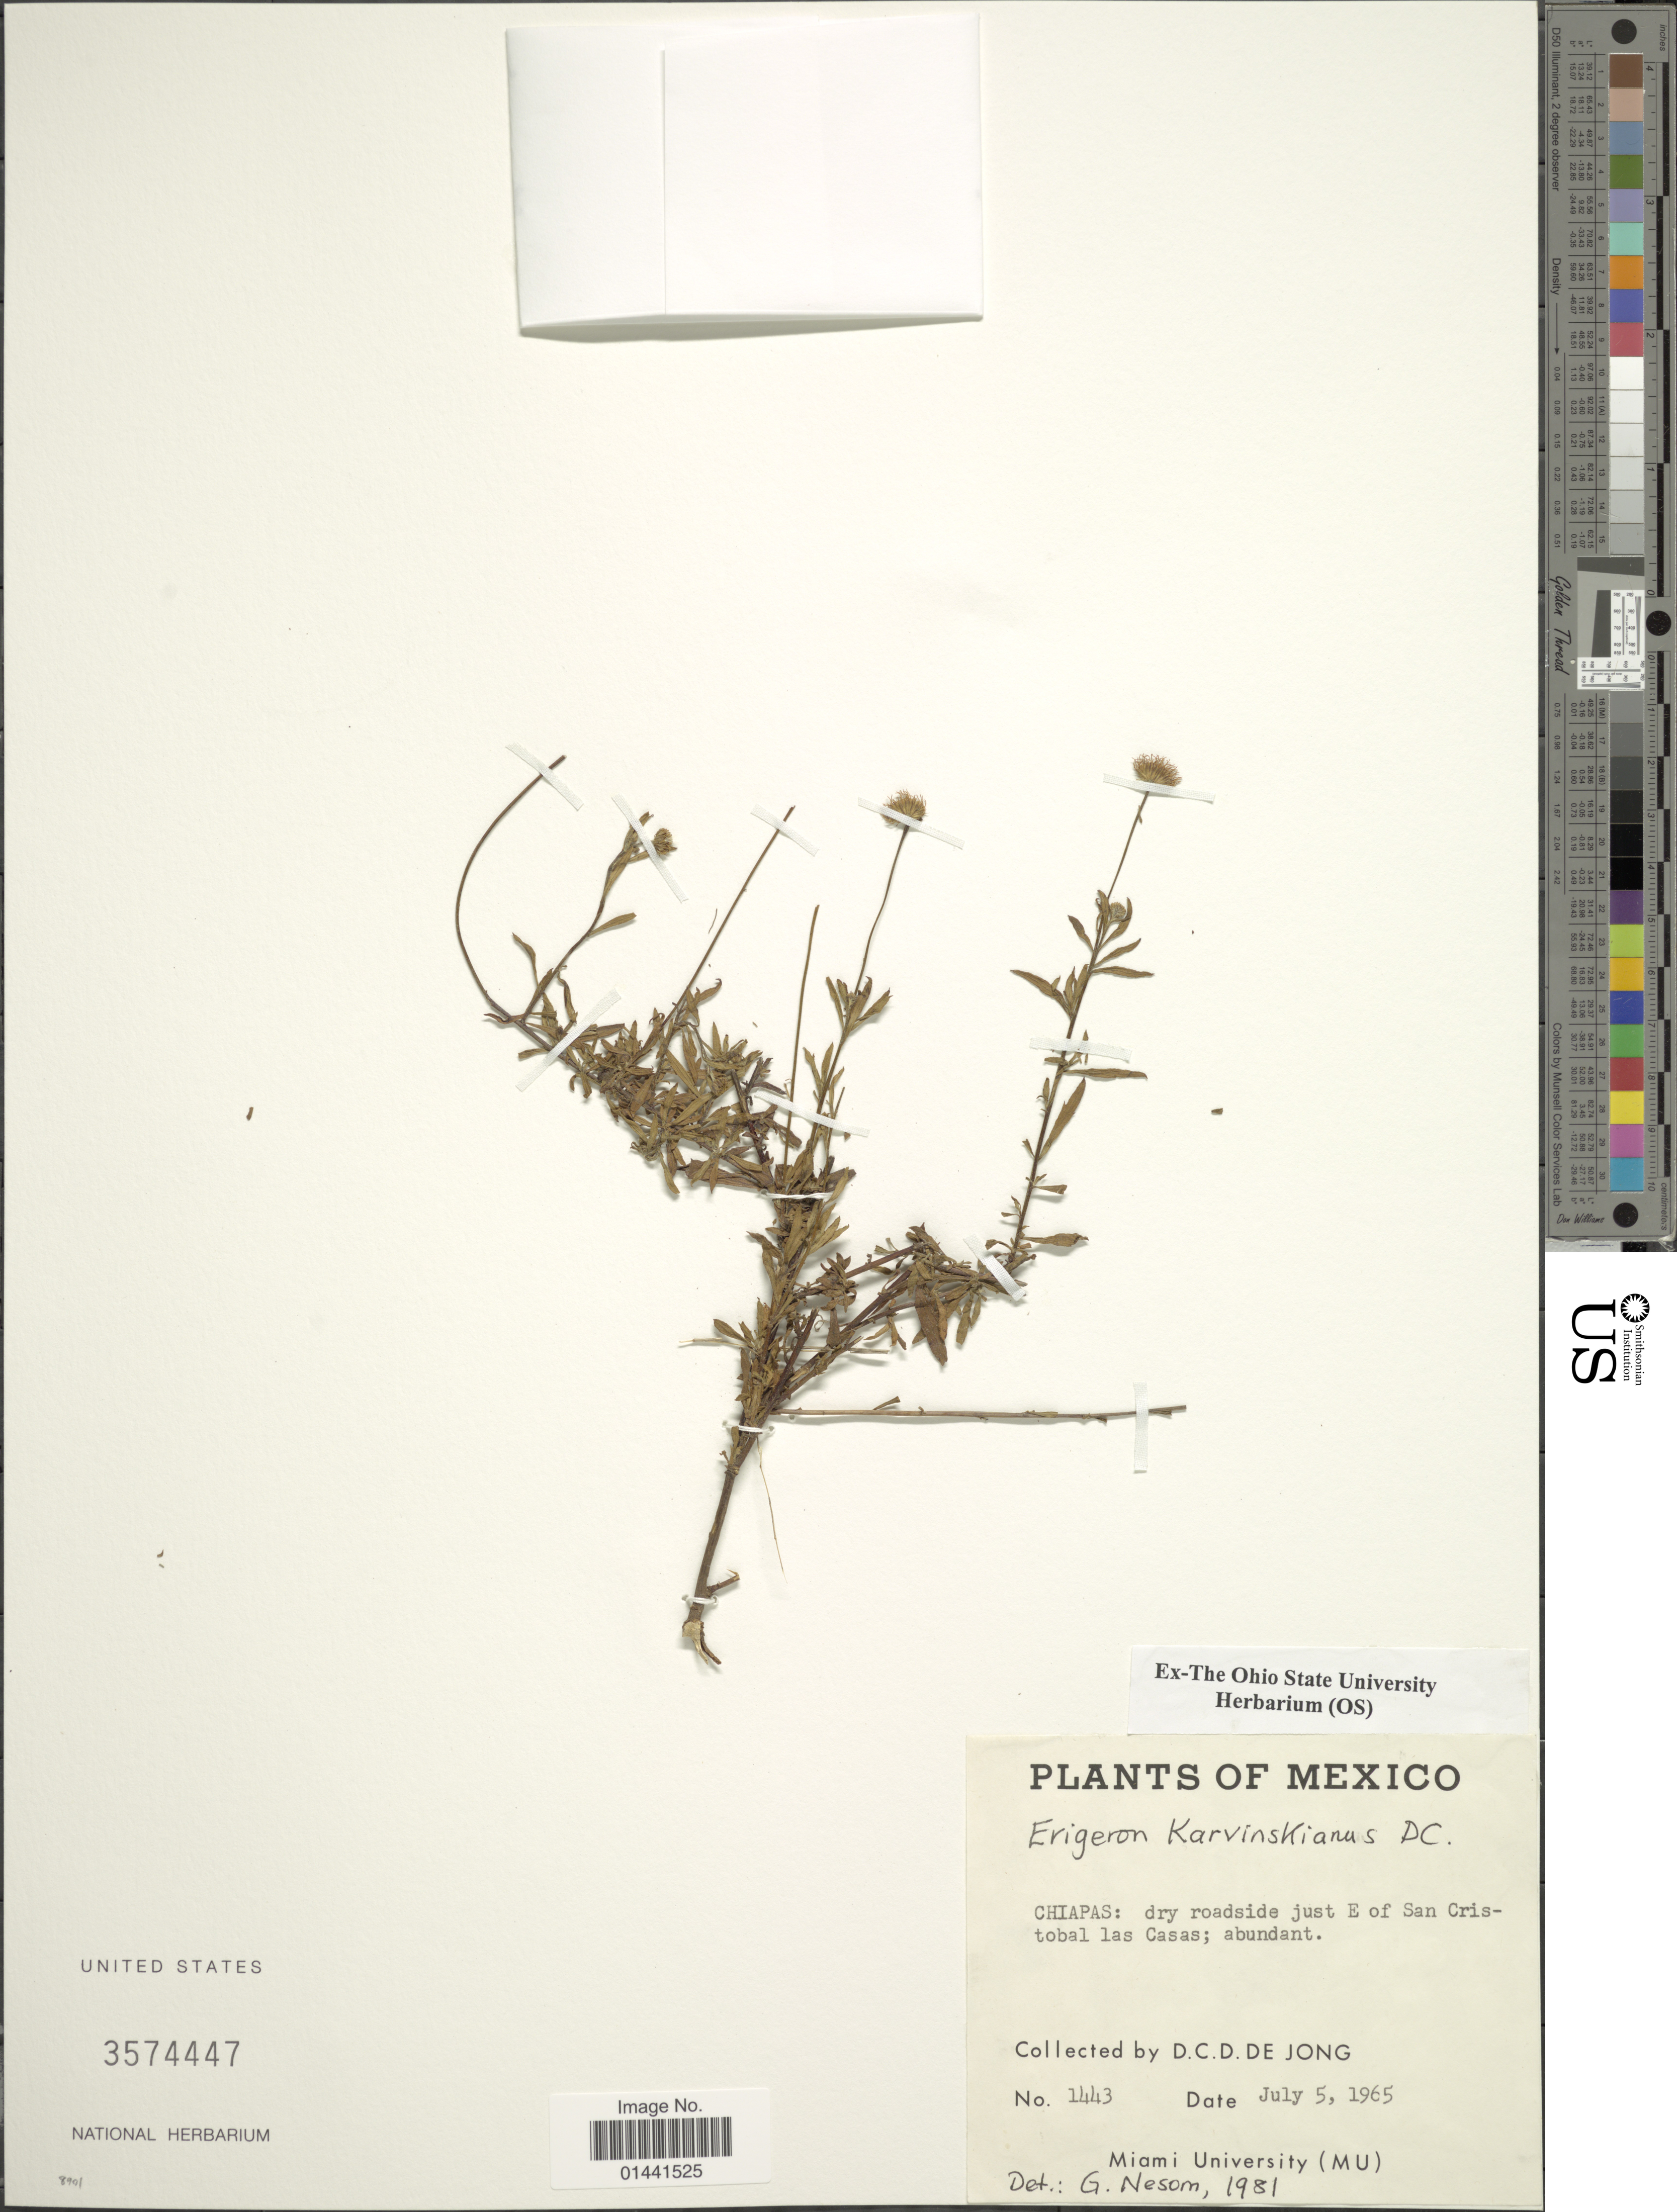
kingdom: Plantae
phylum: Tracheophyta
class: Magnoliopsida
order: Asterales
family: Asteraceae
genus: Erigeron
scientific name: Erigeron karvinskianus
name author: DC.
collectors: D. De Jong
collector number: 1443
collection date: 1965-07-05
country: Mexico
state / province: Chiapas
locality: Dry roadside just E of San Cristobal las Casas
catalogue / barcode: US 3574447